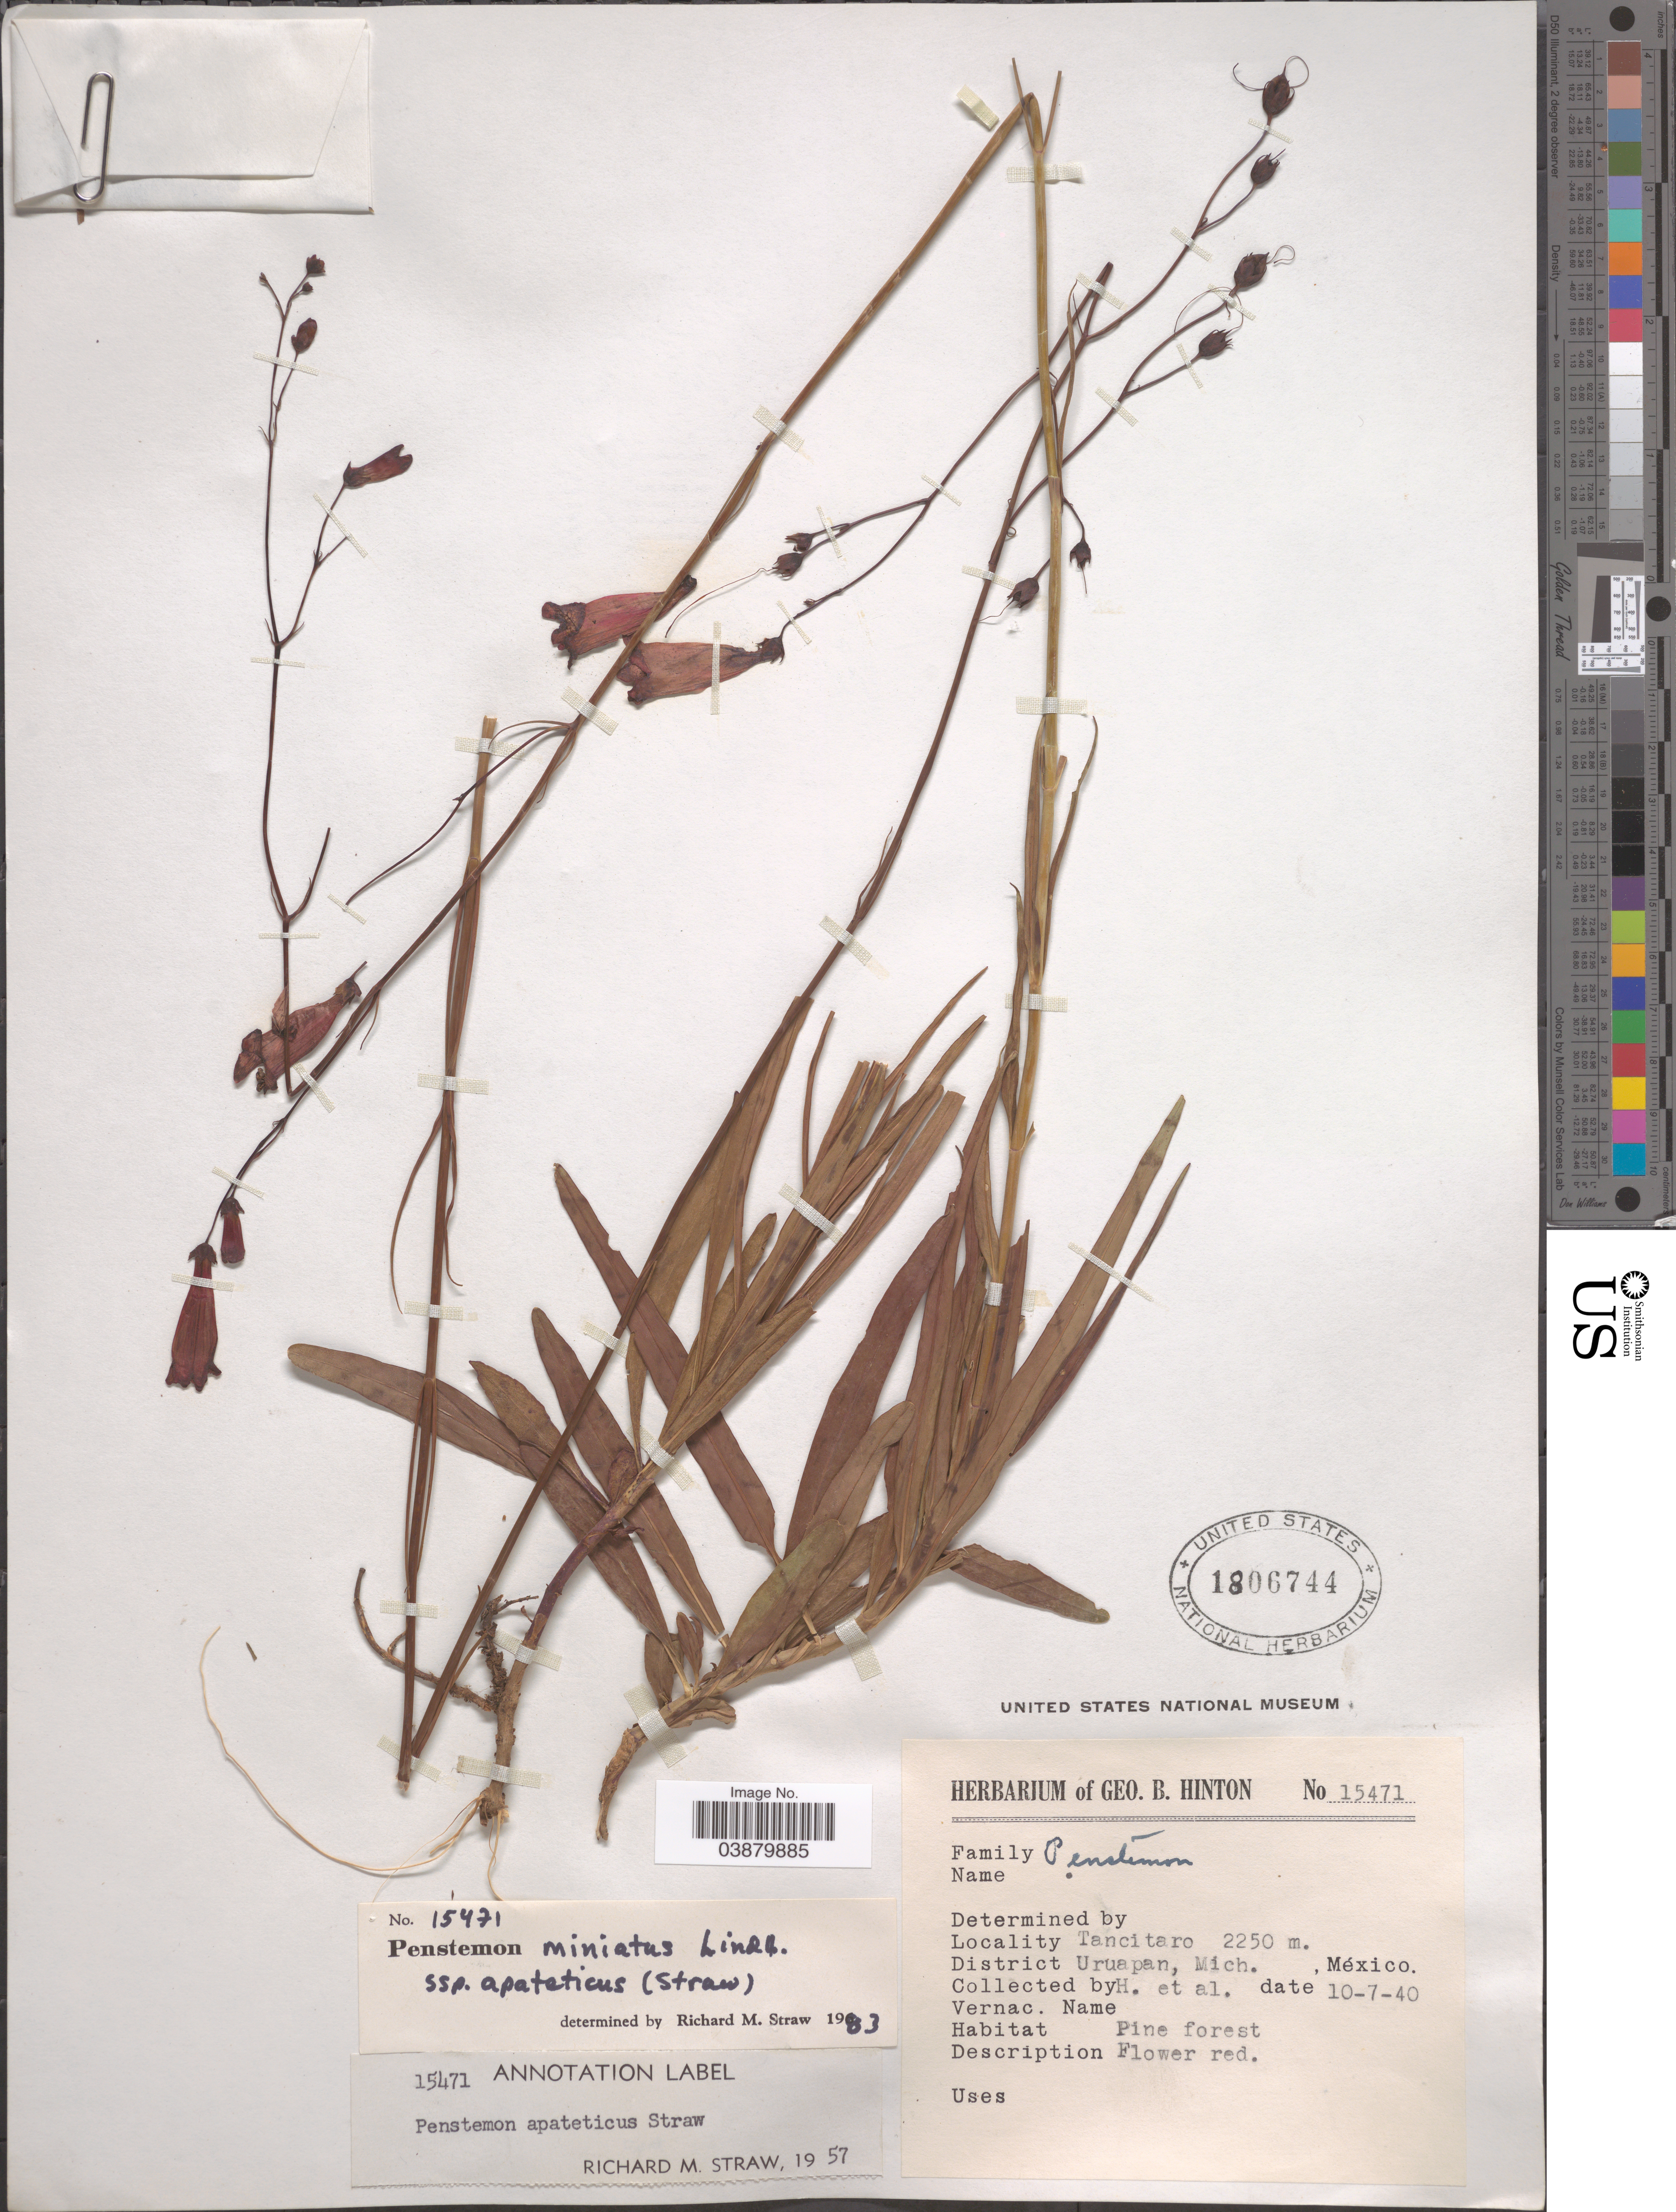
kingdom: Plantae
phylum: Tracheophyta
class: Magnoliopsida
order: Lamiales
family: Plantaginaceae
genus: Penstemon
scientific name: Penstemon miniatus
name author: Lindl.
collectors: G. B. Hinton & et al.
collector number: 15471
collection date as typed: Transcribed d/m/y: 10/7/40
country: Mexico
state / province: Michoacán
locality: Tancitaro. District Uruapan.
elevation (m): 2250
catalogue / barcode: US 1806744